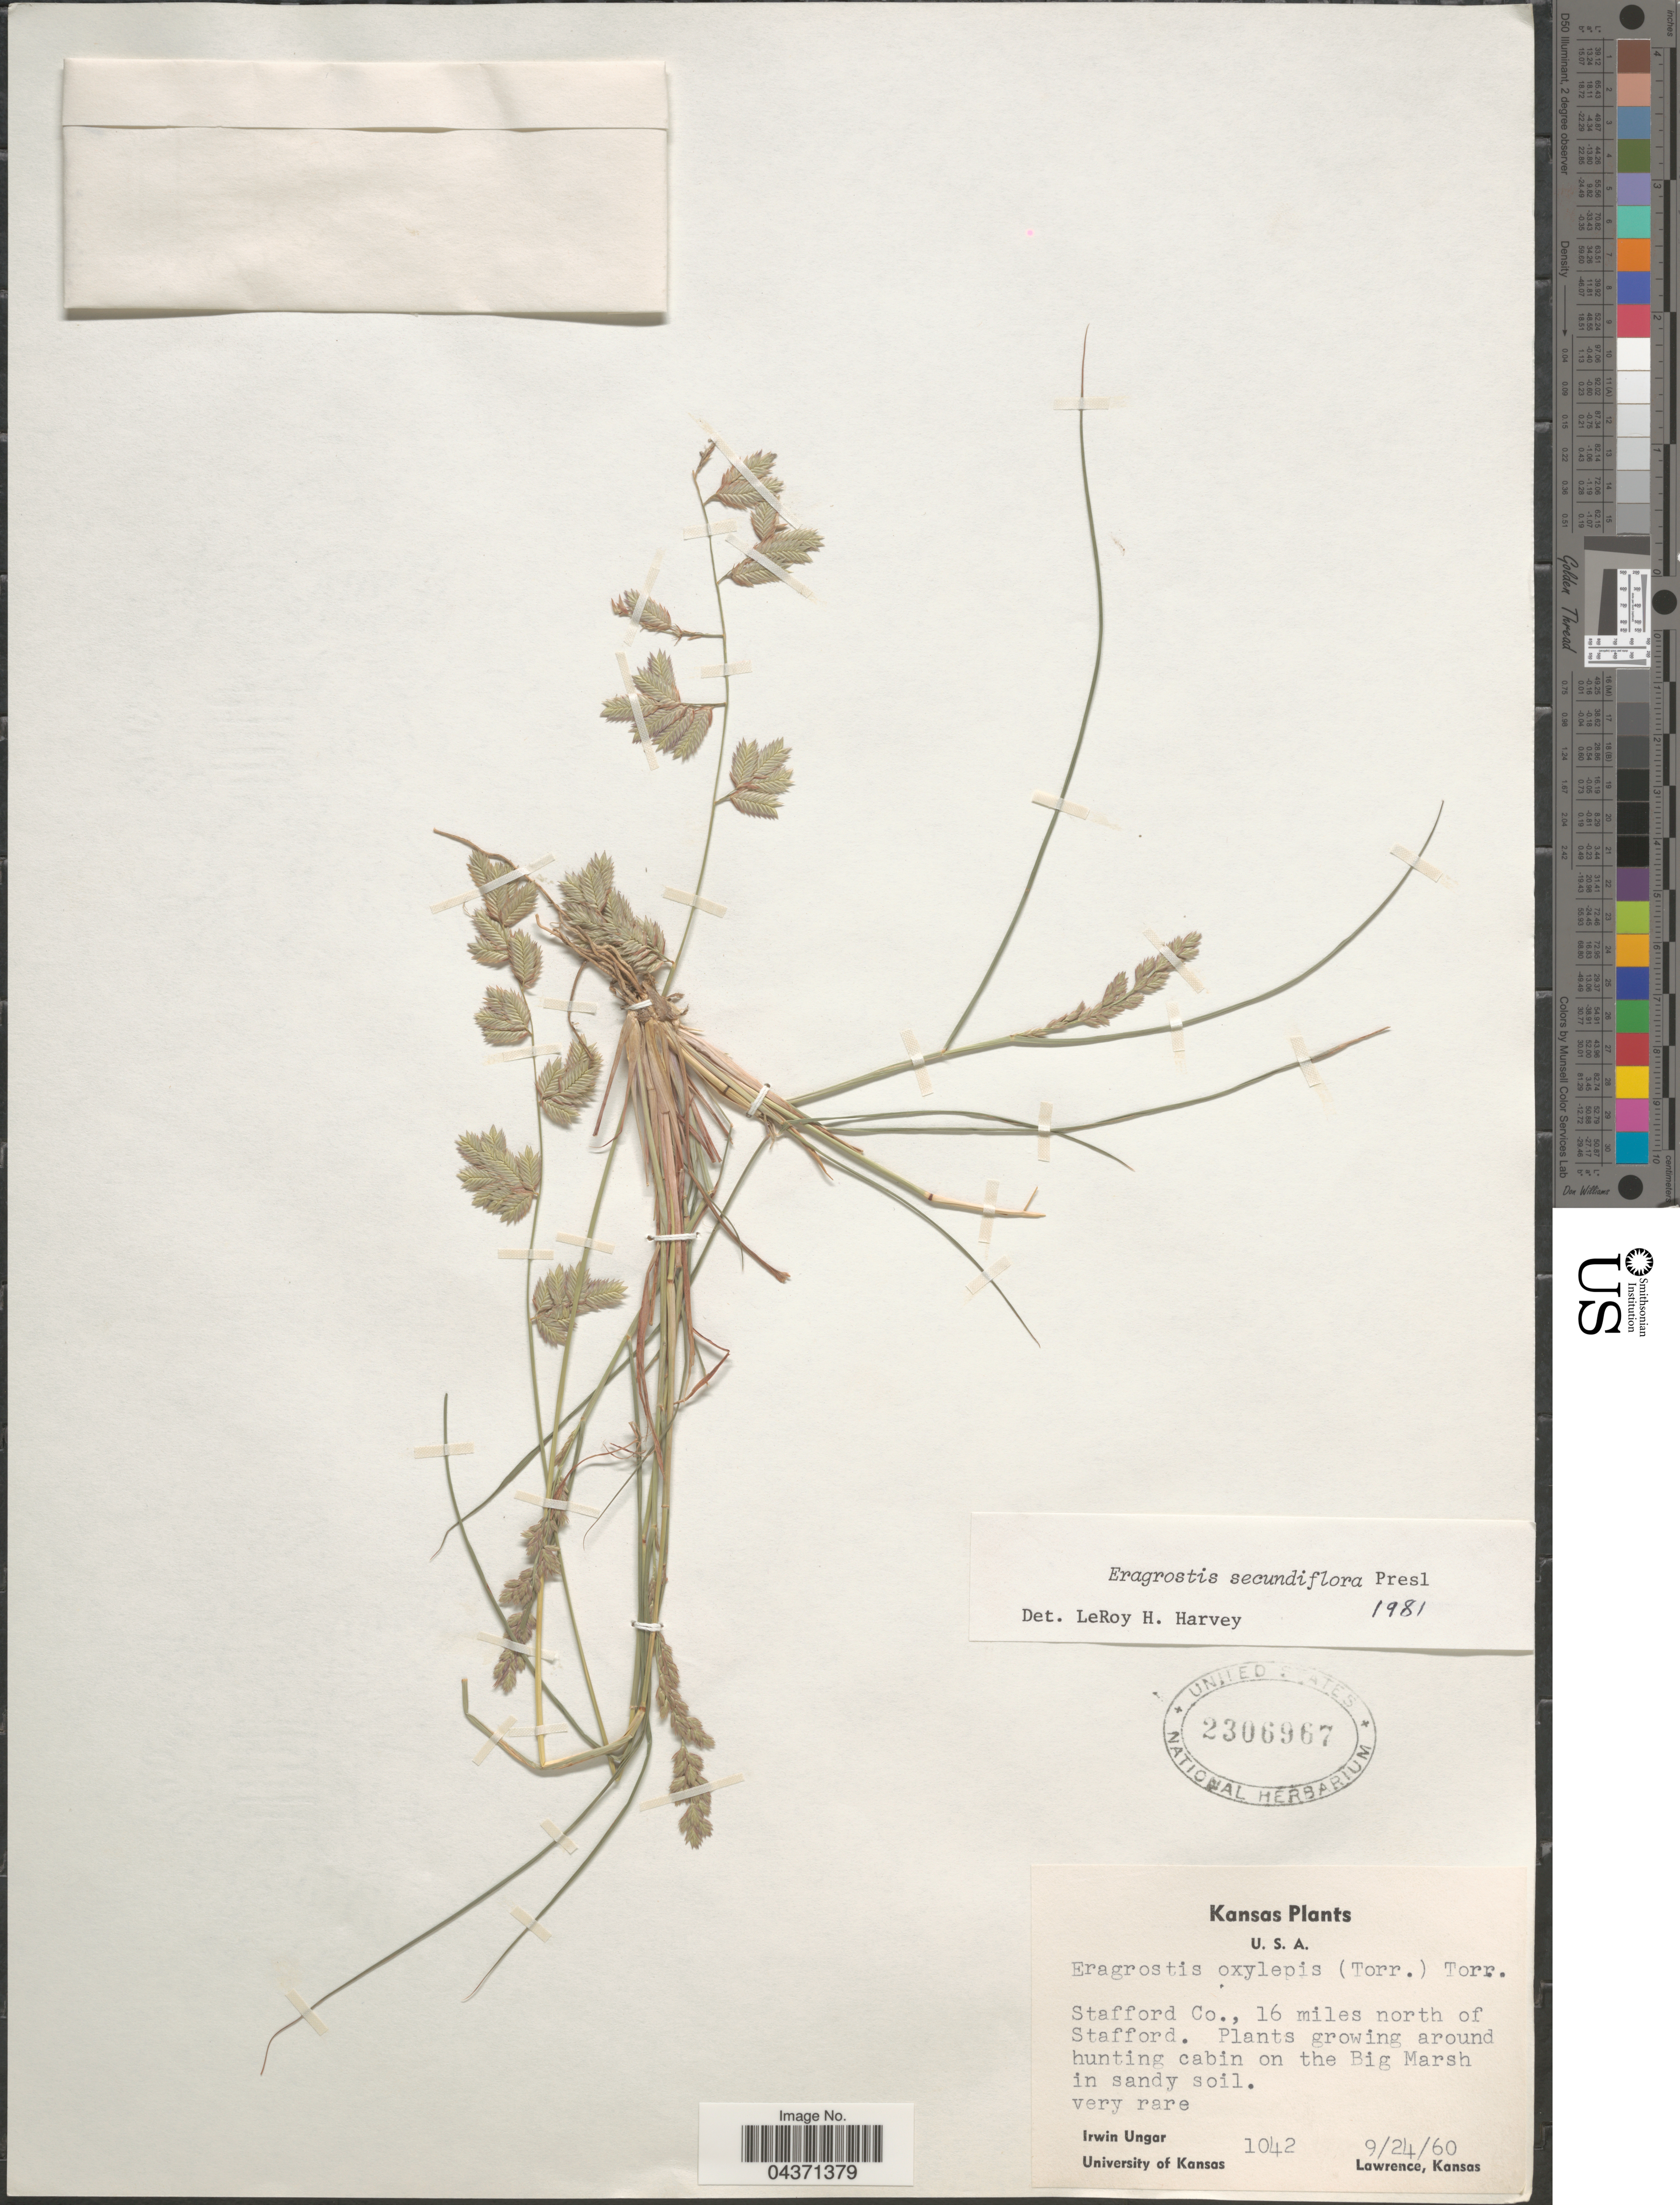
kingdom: Plantae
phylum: Tracheophyta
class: Liliopsida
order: Poales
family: Poaceae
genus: Eragrostis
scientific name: Eragrostis secundiflora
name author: J. Presl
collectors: I. Ungar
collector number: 1042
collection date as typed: Transcribed d/m/y: 24/9/60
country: United States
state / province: Kansas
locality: Stafford Co., 16 miles north of Stafford. Plants growing around hunting cabin on the Big Marsh in sandy soil.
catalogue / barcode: US 2306967